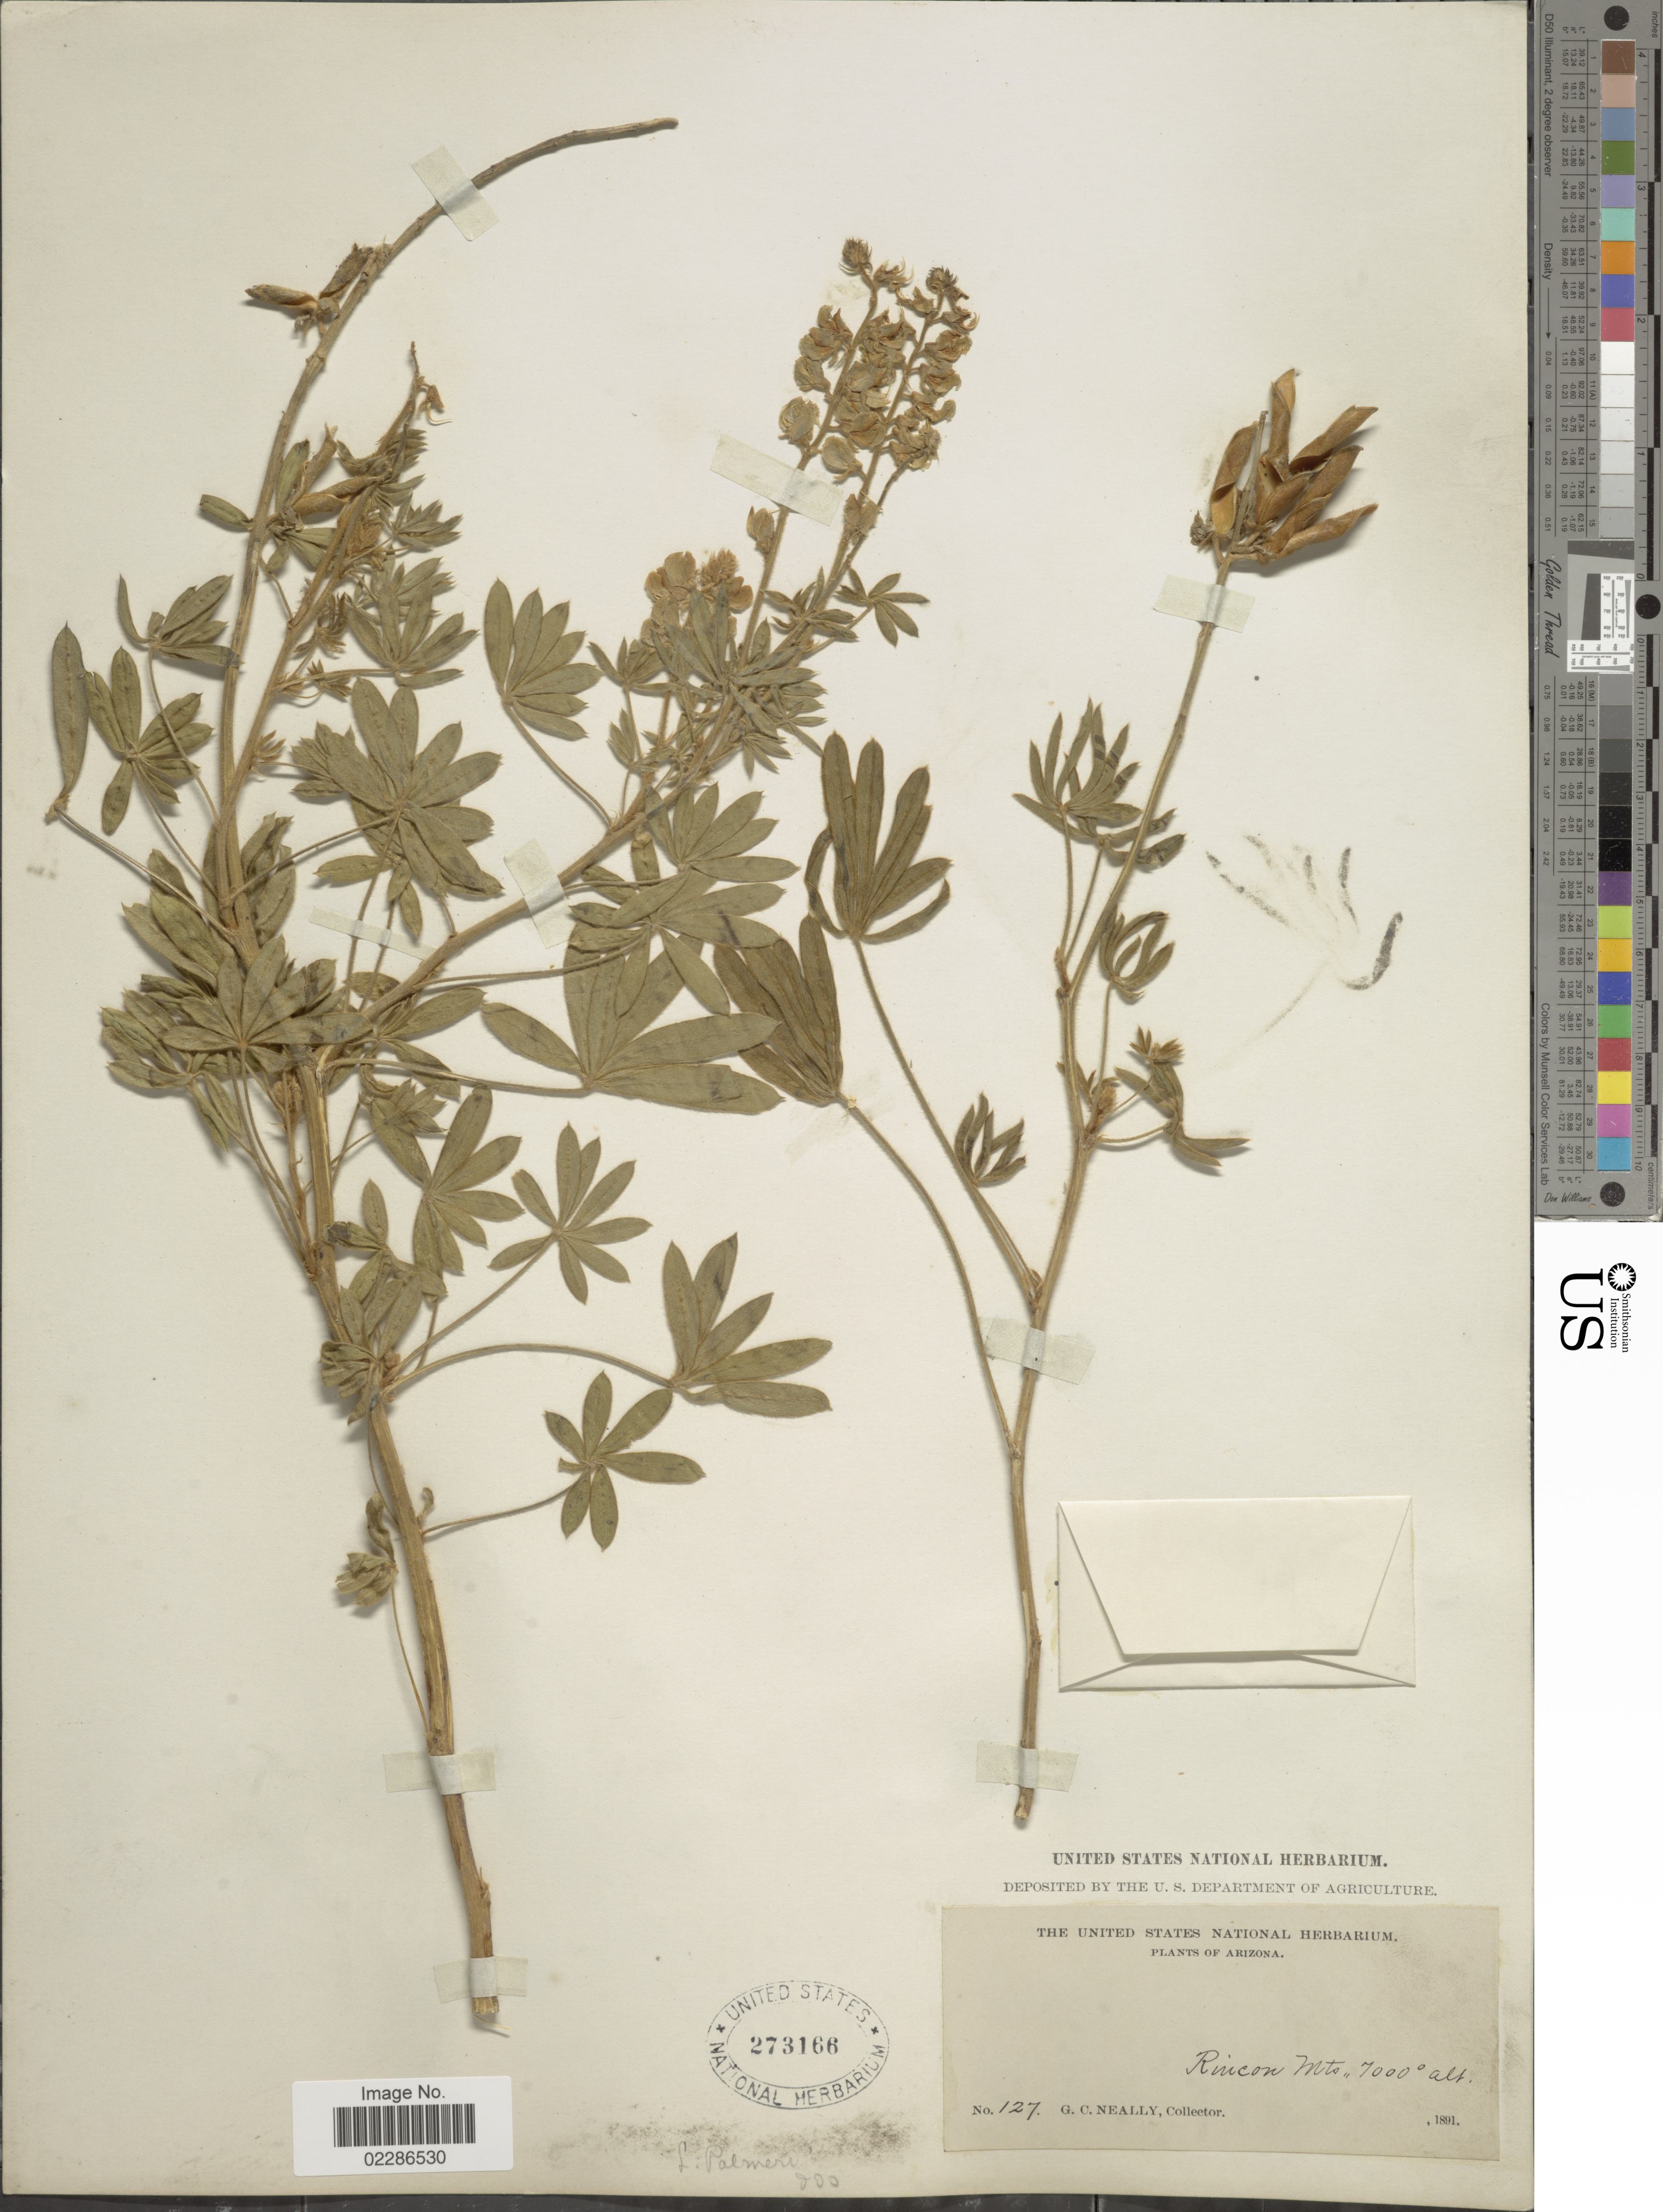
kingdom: Plantae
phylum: Tracheophyta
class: Magnoliopsida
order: Fabales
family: Fabaceae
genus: Lupinus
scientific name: Lupinus palmeri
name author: S. Watson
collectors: G. Neally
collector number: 127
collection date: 1891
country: United States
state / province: Arizona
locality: Rincon Mts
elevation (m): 2134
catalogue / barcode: US 273166